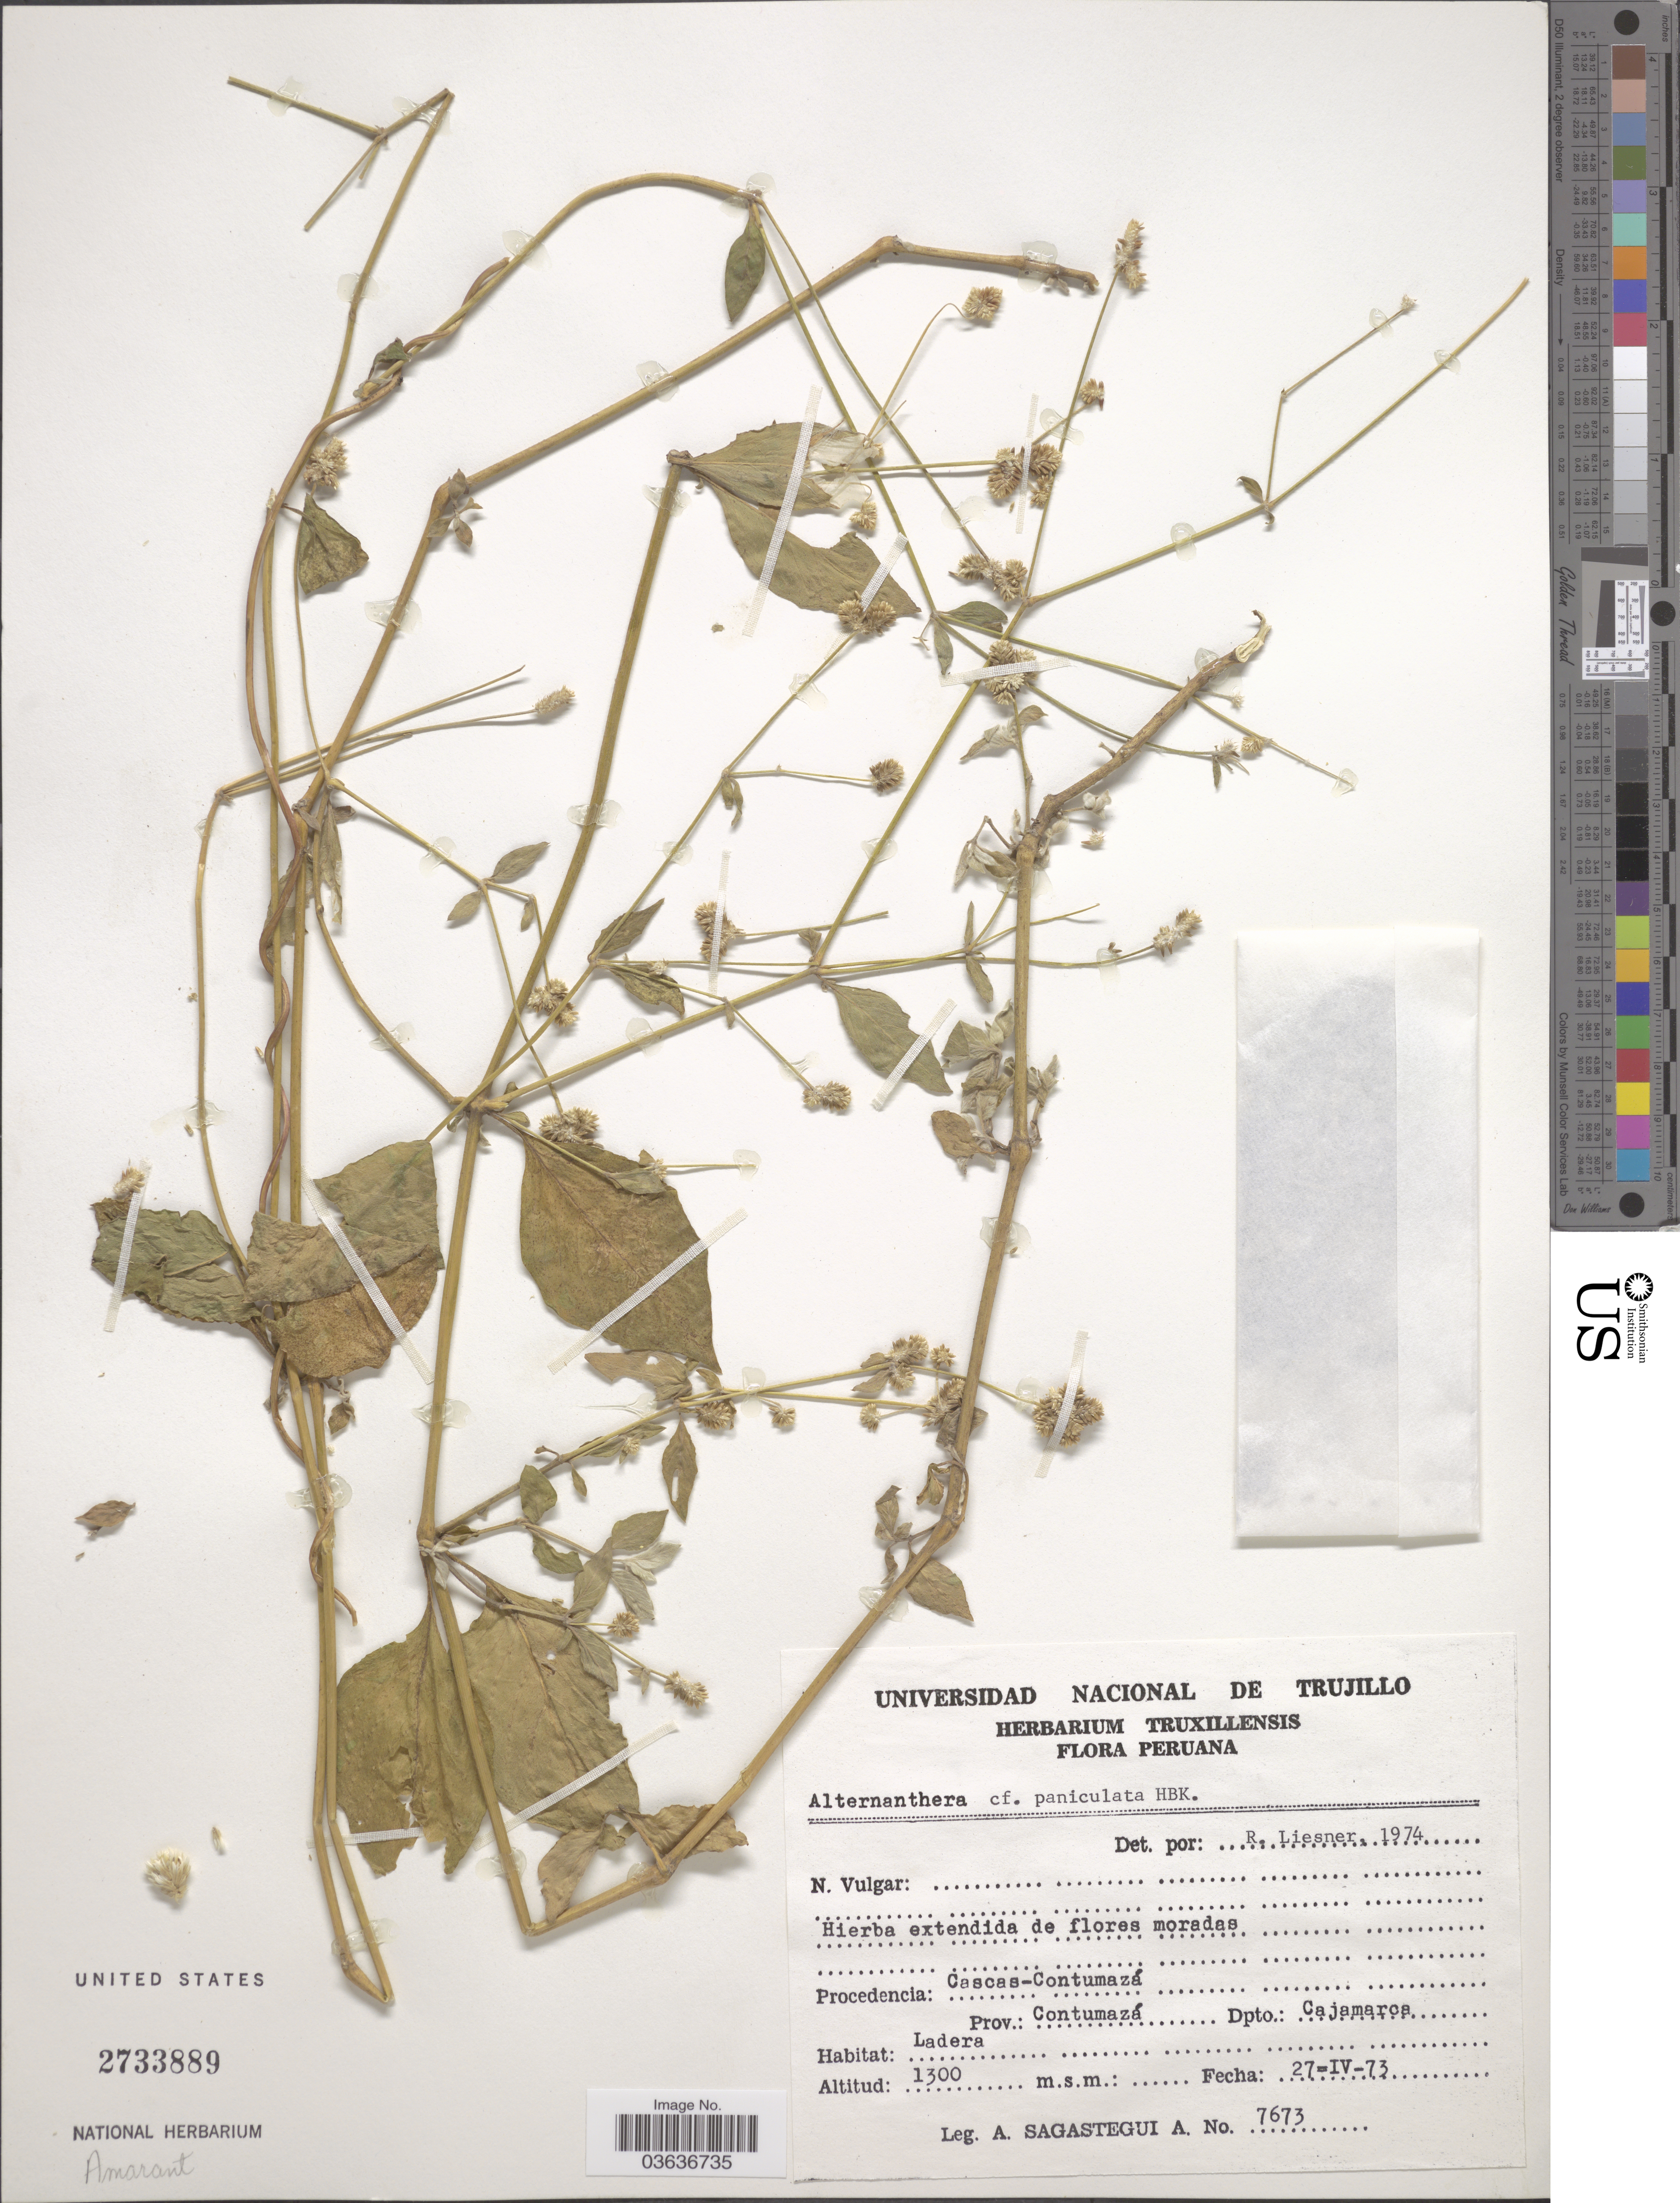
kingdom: Plantae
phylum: Tracheophyta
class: Magnoliopsida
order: Caryophyllales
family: Amaranthaceae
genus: Alternanthera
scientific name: Alternanthera porrigens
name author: (Jacq.) Kuntze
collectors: A. Sagástegui A.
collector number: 7673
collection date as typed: Transcribed d/m/y: 27/4/73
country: Peru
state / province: Cajamarca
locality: Cascas - Contumazá. Prov.: Contumazá Dpto.: Cajamarca.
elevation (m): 1300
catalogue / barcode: US 2733889